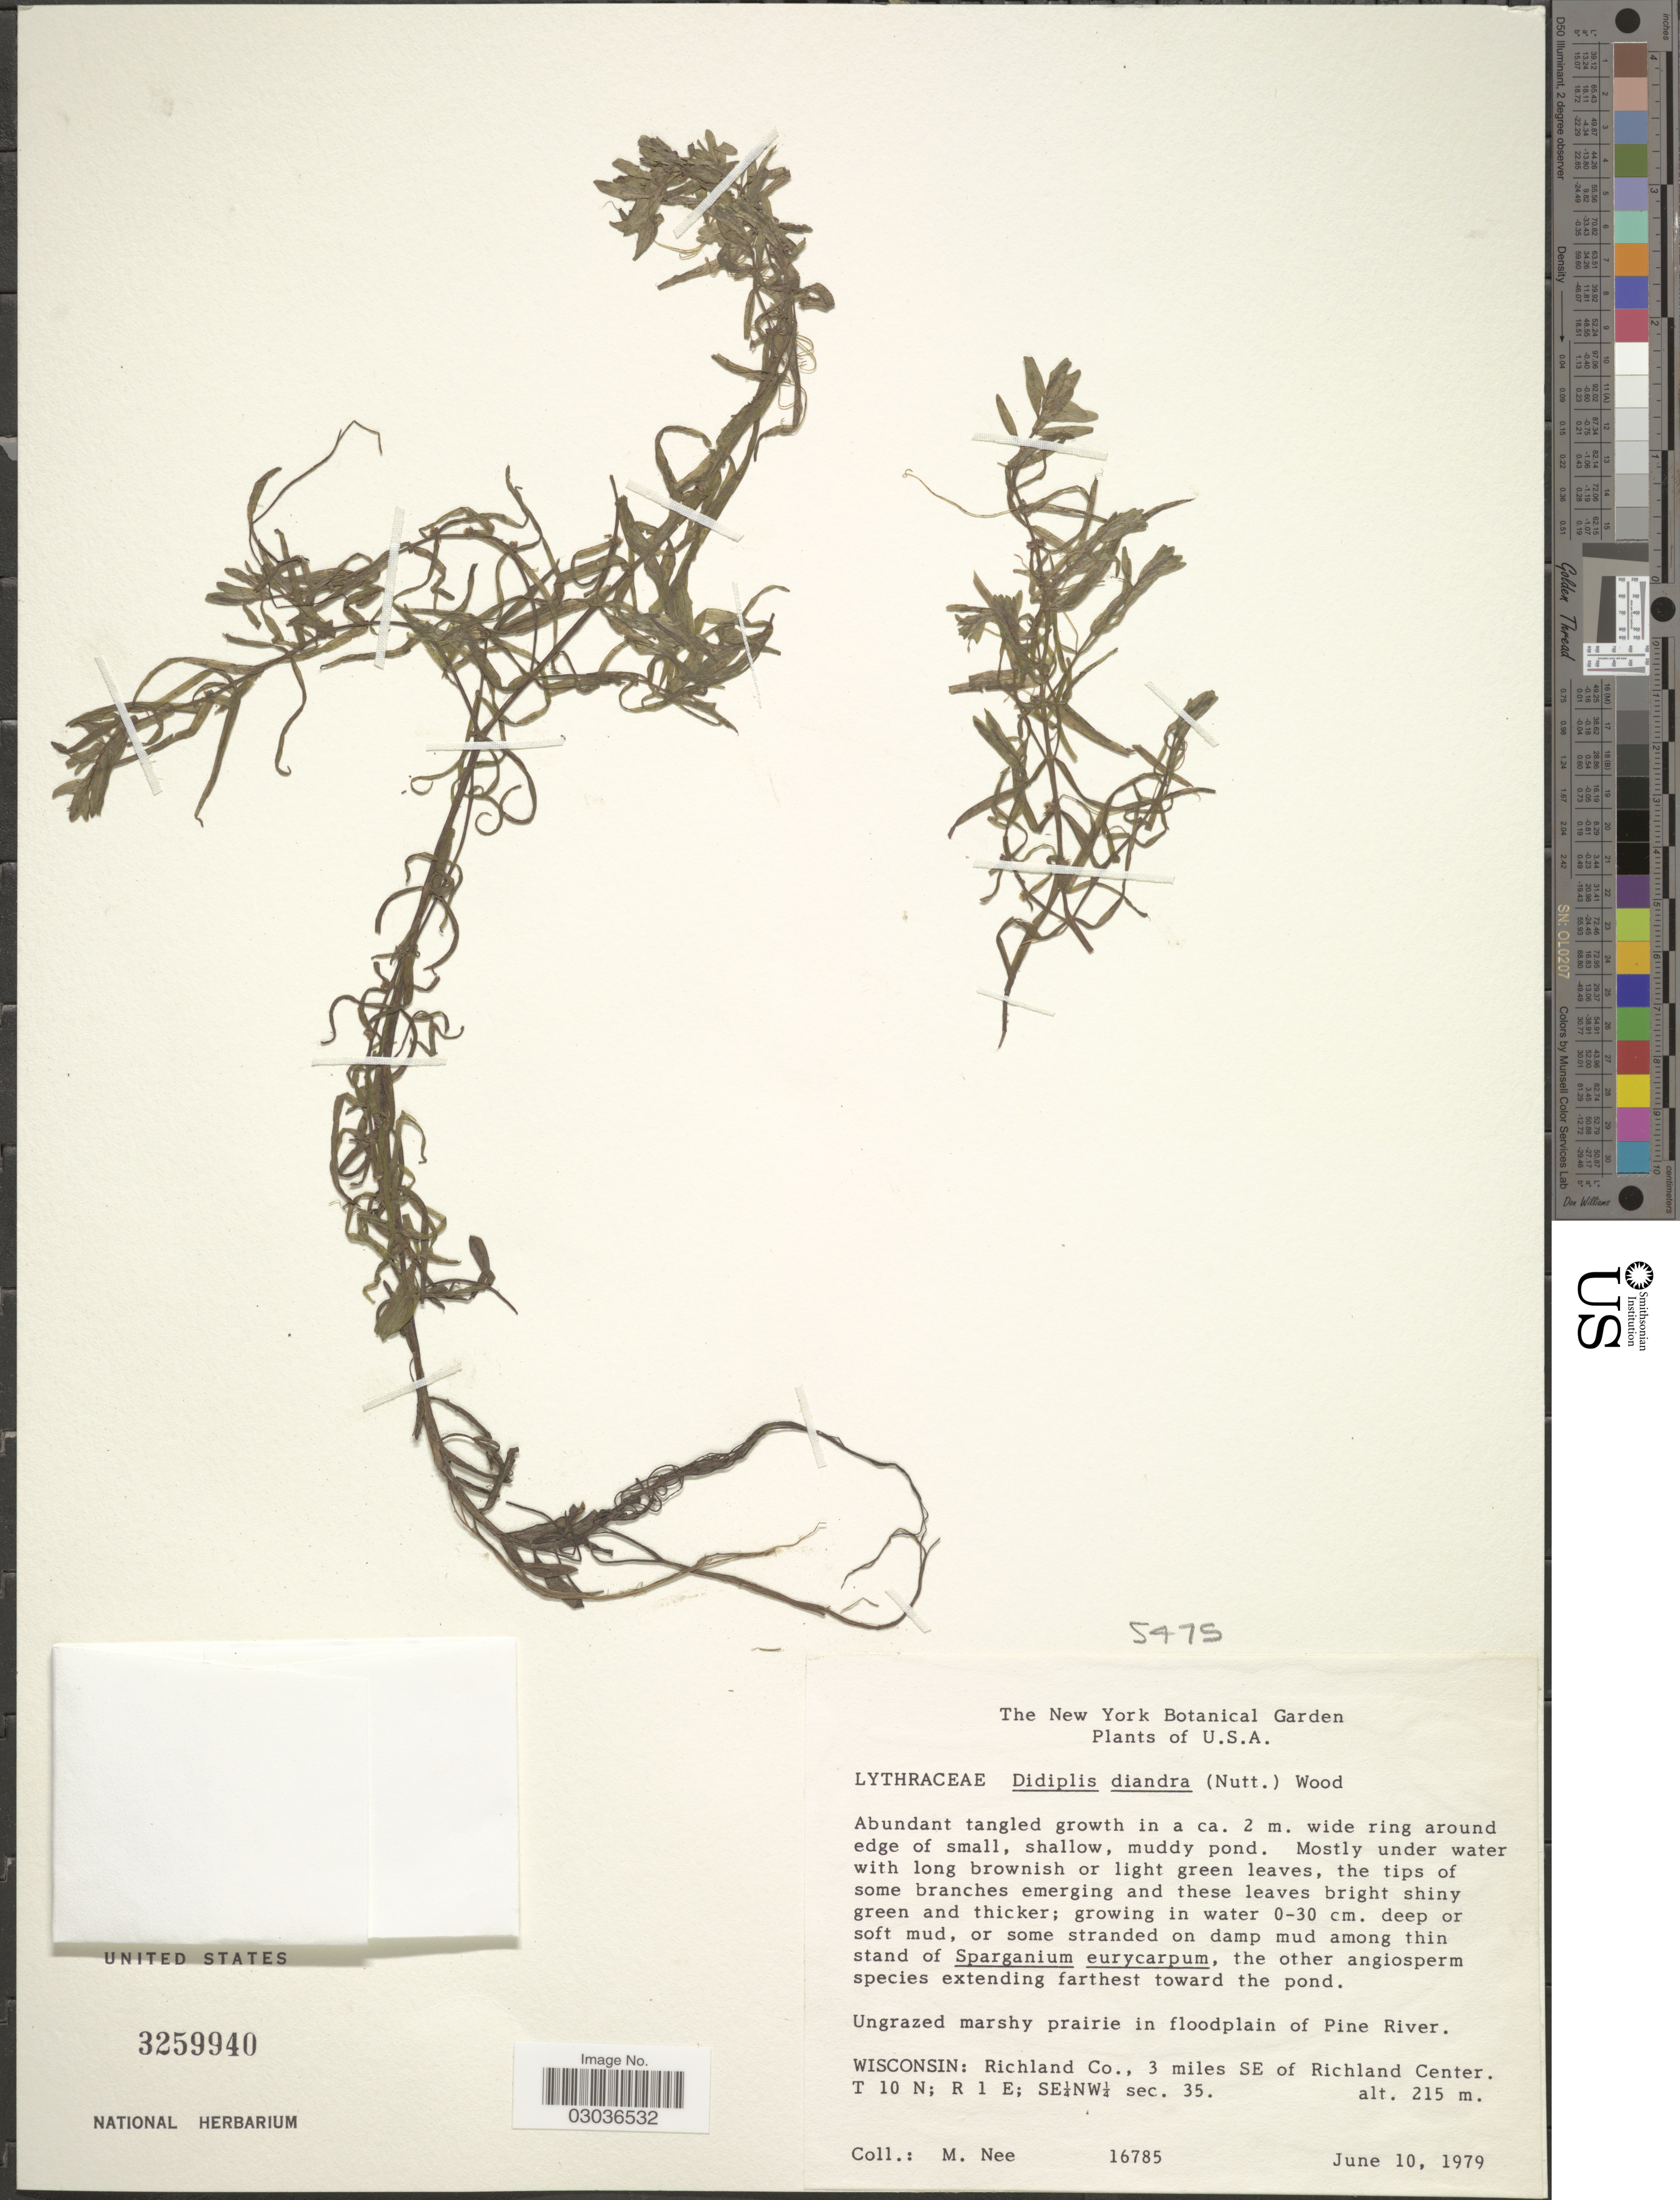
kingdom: Plantae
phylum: Tracheophyta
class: Magnoliopsida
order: Myrtales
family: Lythraceae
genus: Didiplis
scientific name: Didiplis diandra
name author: (Nutt. ex DC.) Alph. Wood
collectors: M. Nee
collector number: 16785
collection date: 1979-06-10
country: United States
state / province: Wisconsin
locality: Ungrazed marshy prairie in floodplain of Pine River. Richland Co., 3 miles SE of Richland Center. T 10 N; R 1 E; SE¼NW¼ sec. 35.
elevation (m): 215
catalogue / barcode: US 3259940